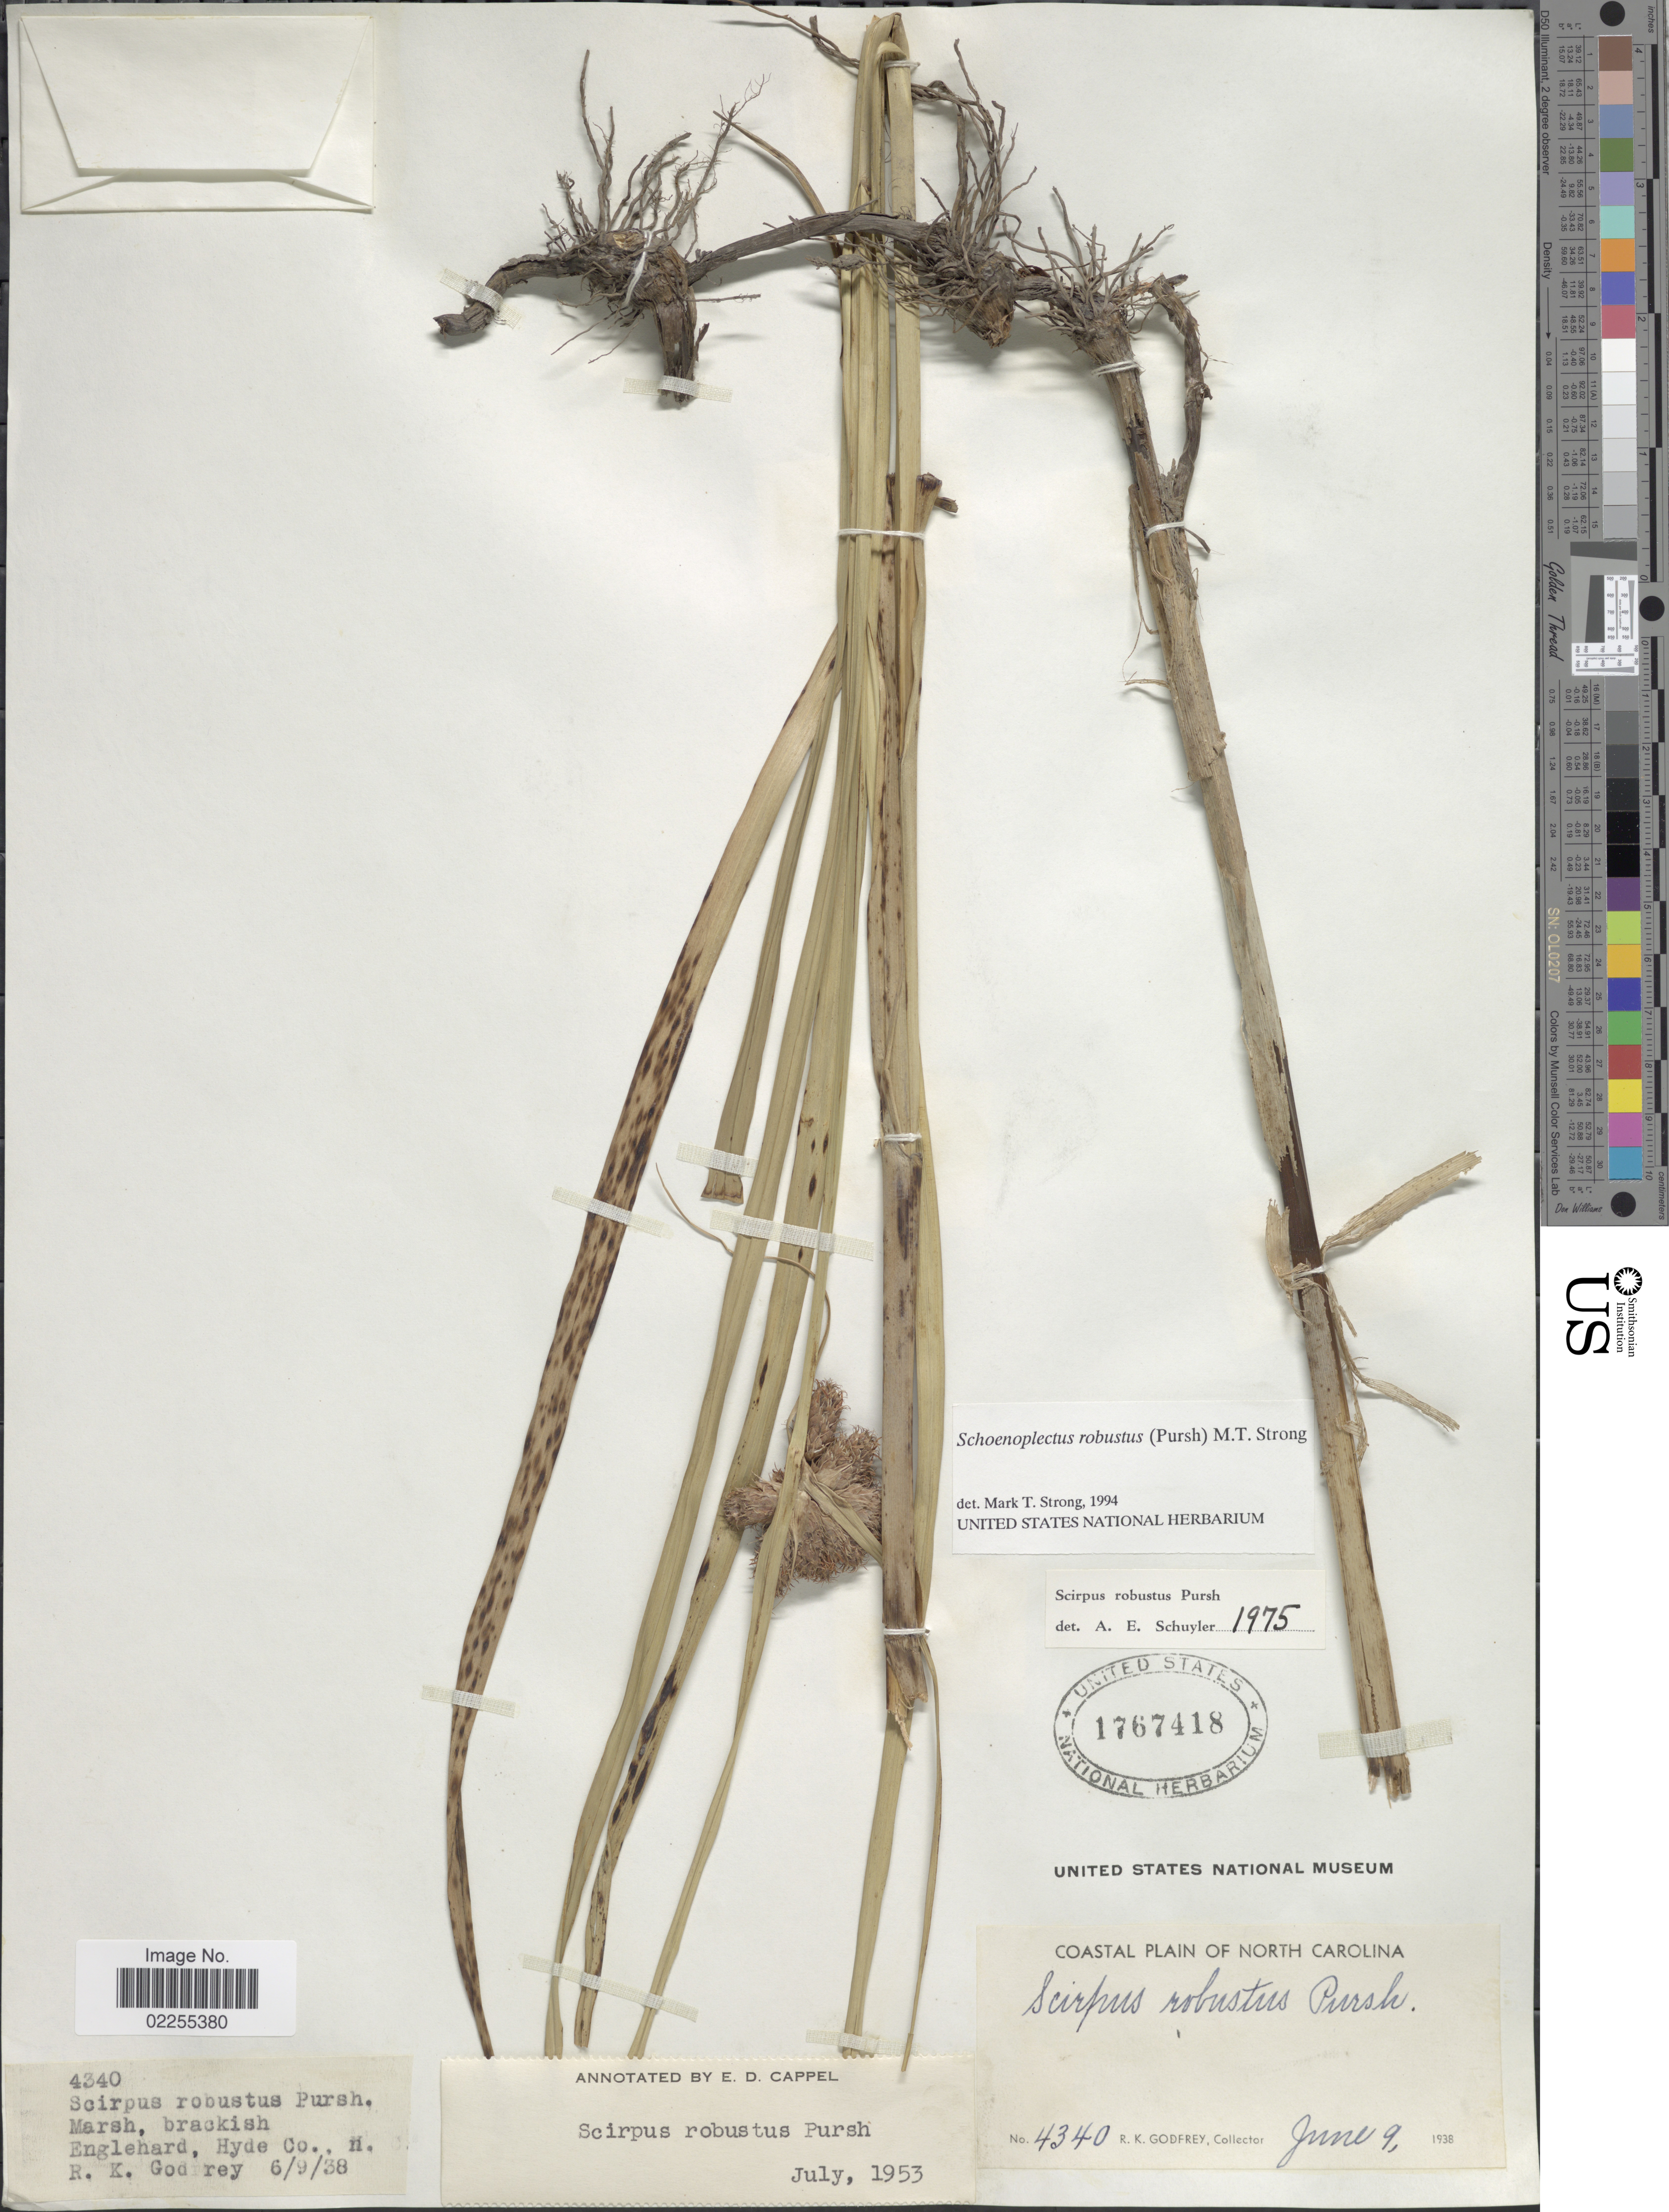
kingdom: Plantae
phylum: Tracheophyta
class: Liliopsida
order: Poales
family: Cyperaceae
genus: Bolboschoenus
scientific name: Bolboschoenus robustus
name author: (Pursh) Soják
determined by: Strong, M. T., (US), Smithsonian Institution - National Museum of Natural History (UNITED STATES)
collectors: R. K. Godfrey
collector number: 4340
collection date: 1938-06-09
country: United States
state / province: North Carolina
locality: Marsh, brackish Englehard, Hyde Co.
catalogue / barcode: US 1767418